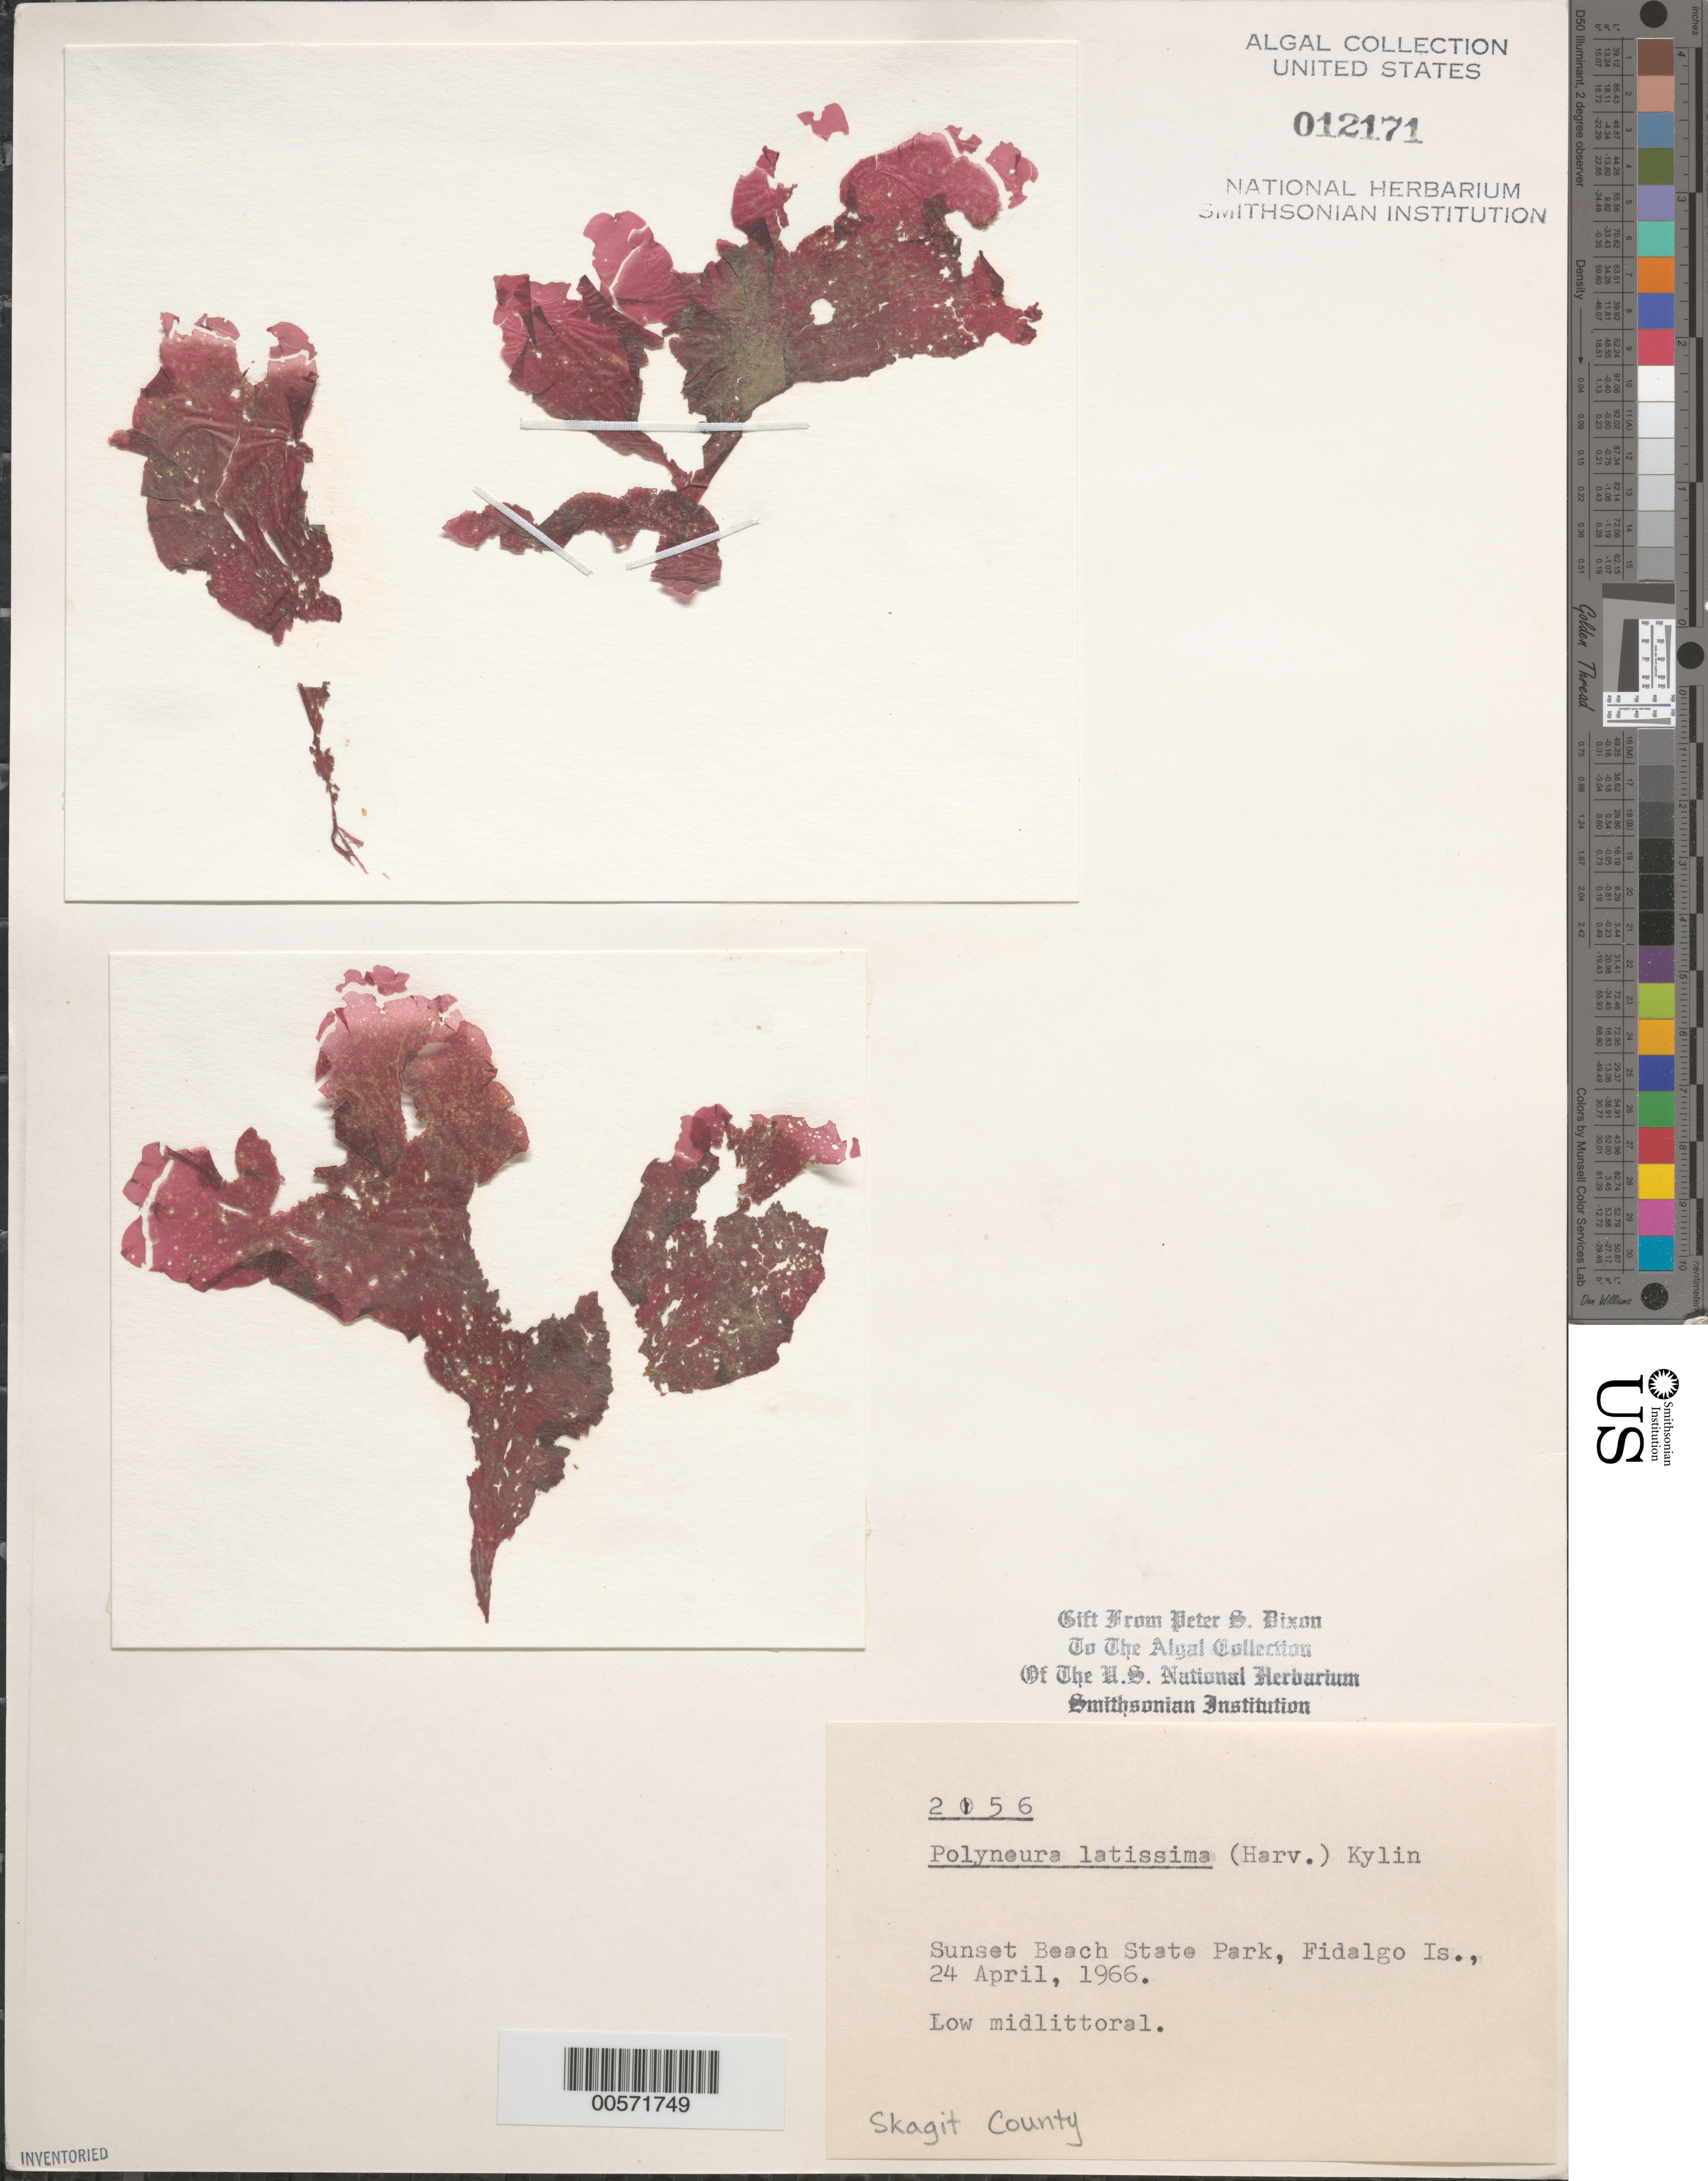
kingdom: Plantae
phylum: Rhodophyta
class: Florideophyceae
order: Ceramiales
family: Delesseriaceae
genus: Polyneura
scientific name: Polyneura latissima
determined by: Dixon, P. S.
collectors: P. S. Dixon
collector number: PSD 2156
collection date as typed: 24 Apr 1966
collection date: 1966-04-24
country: United States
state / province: Washington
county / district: Skagit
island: Fidalgo Island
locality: Sunset Beach State Park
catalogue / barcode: US 12171